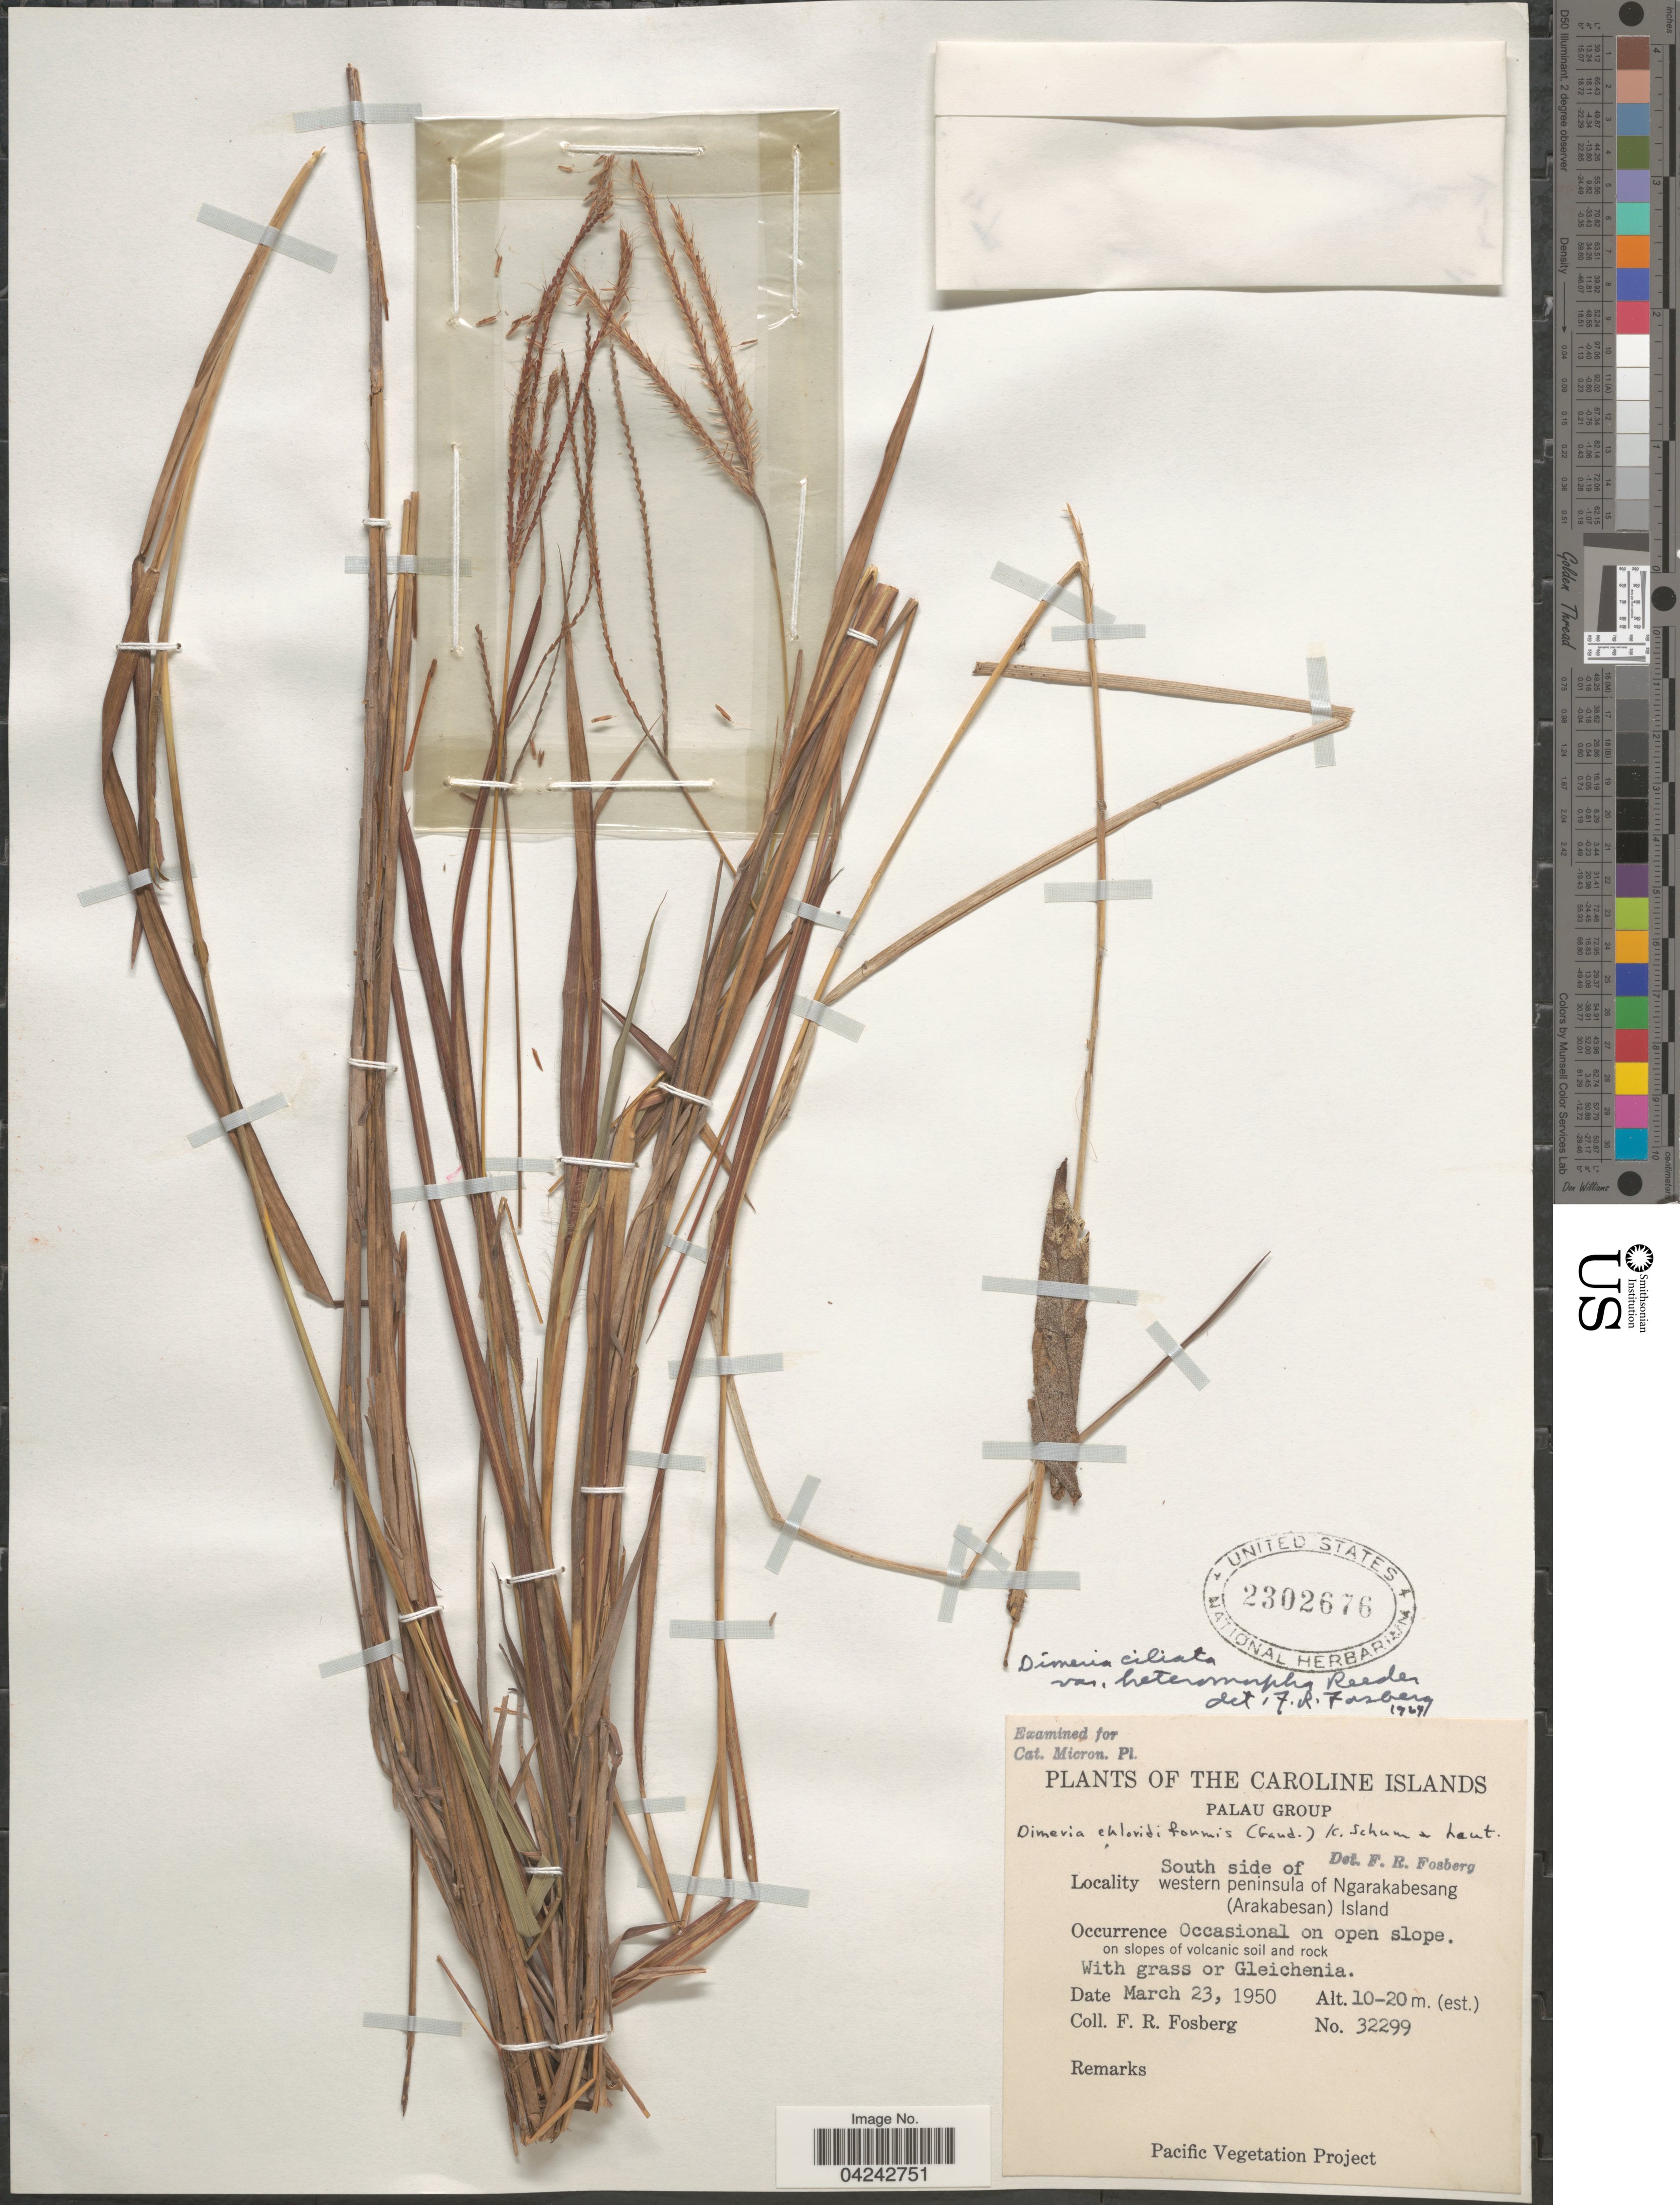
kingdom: Plantae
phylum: Tracheophyta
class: Liliopsida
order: Poales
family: Poaceae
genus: Dimeria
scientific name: Dimeria chloridiformis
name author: (Gaudich.) Schum. & Lauterb.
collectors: F. R. Fosberg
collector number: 32299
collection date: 1950-03-23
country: Palau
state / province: Koror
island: Ngerekebesang [Arakabesan]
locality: The Caroline Islands. Palau Group. South side of western peninsula of Ngarakabesang (Arakabesan) Island.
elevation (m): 10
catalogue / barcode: US 2302676